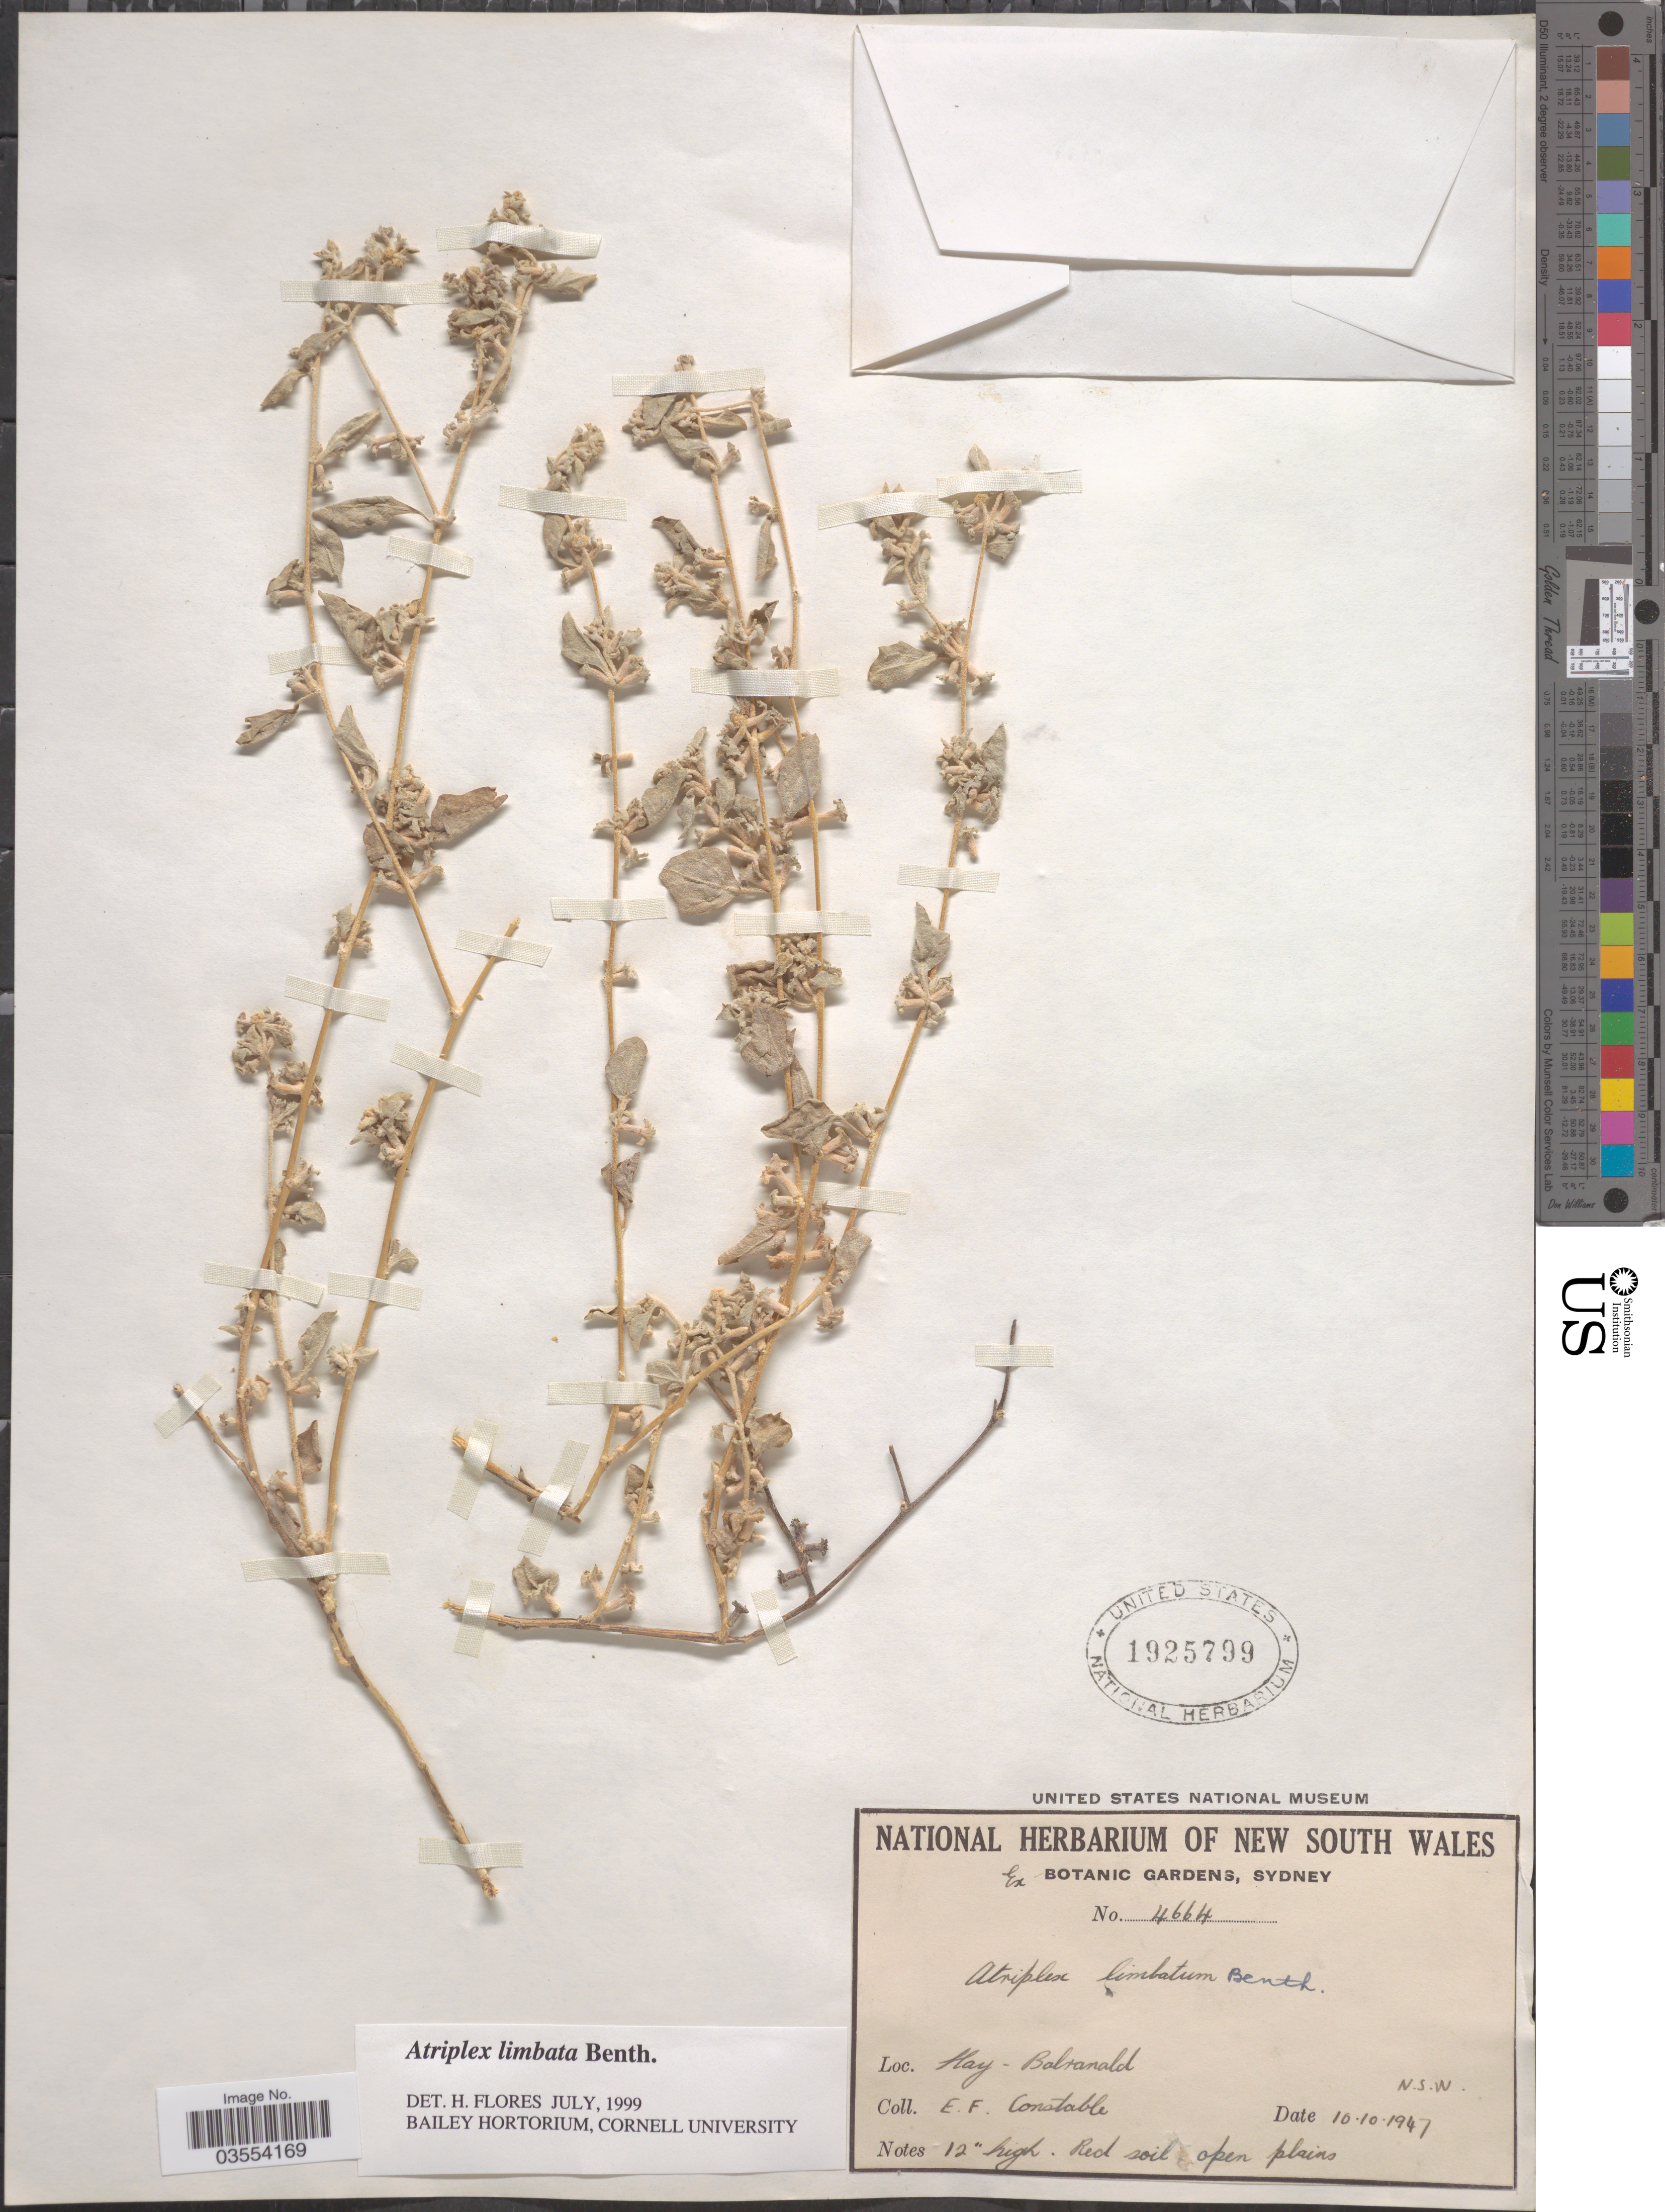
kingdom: Plantae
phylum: Tracheophyta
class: Magnoliopsida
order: Caryophyllales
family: Amaranthaceae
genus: Atriplex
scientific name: Atriplex limbata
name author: Benth.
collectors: E. F. Constable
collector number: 4664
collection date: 1947-10-10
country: Australia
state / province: New South Wales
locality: Hay-Balranald.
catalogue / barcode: US 1925799